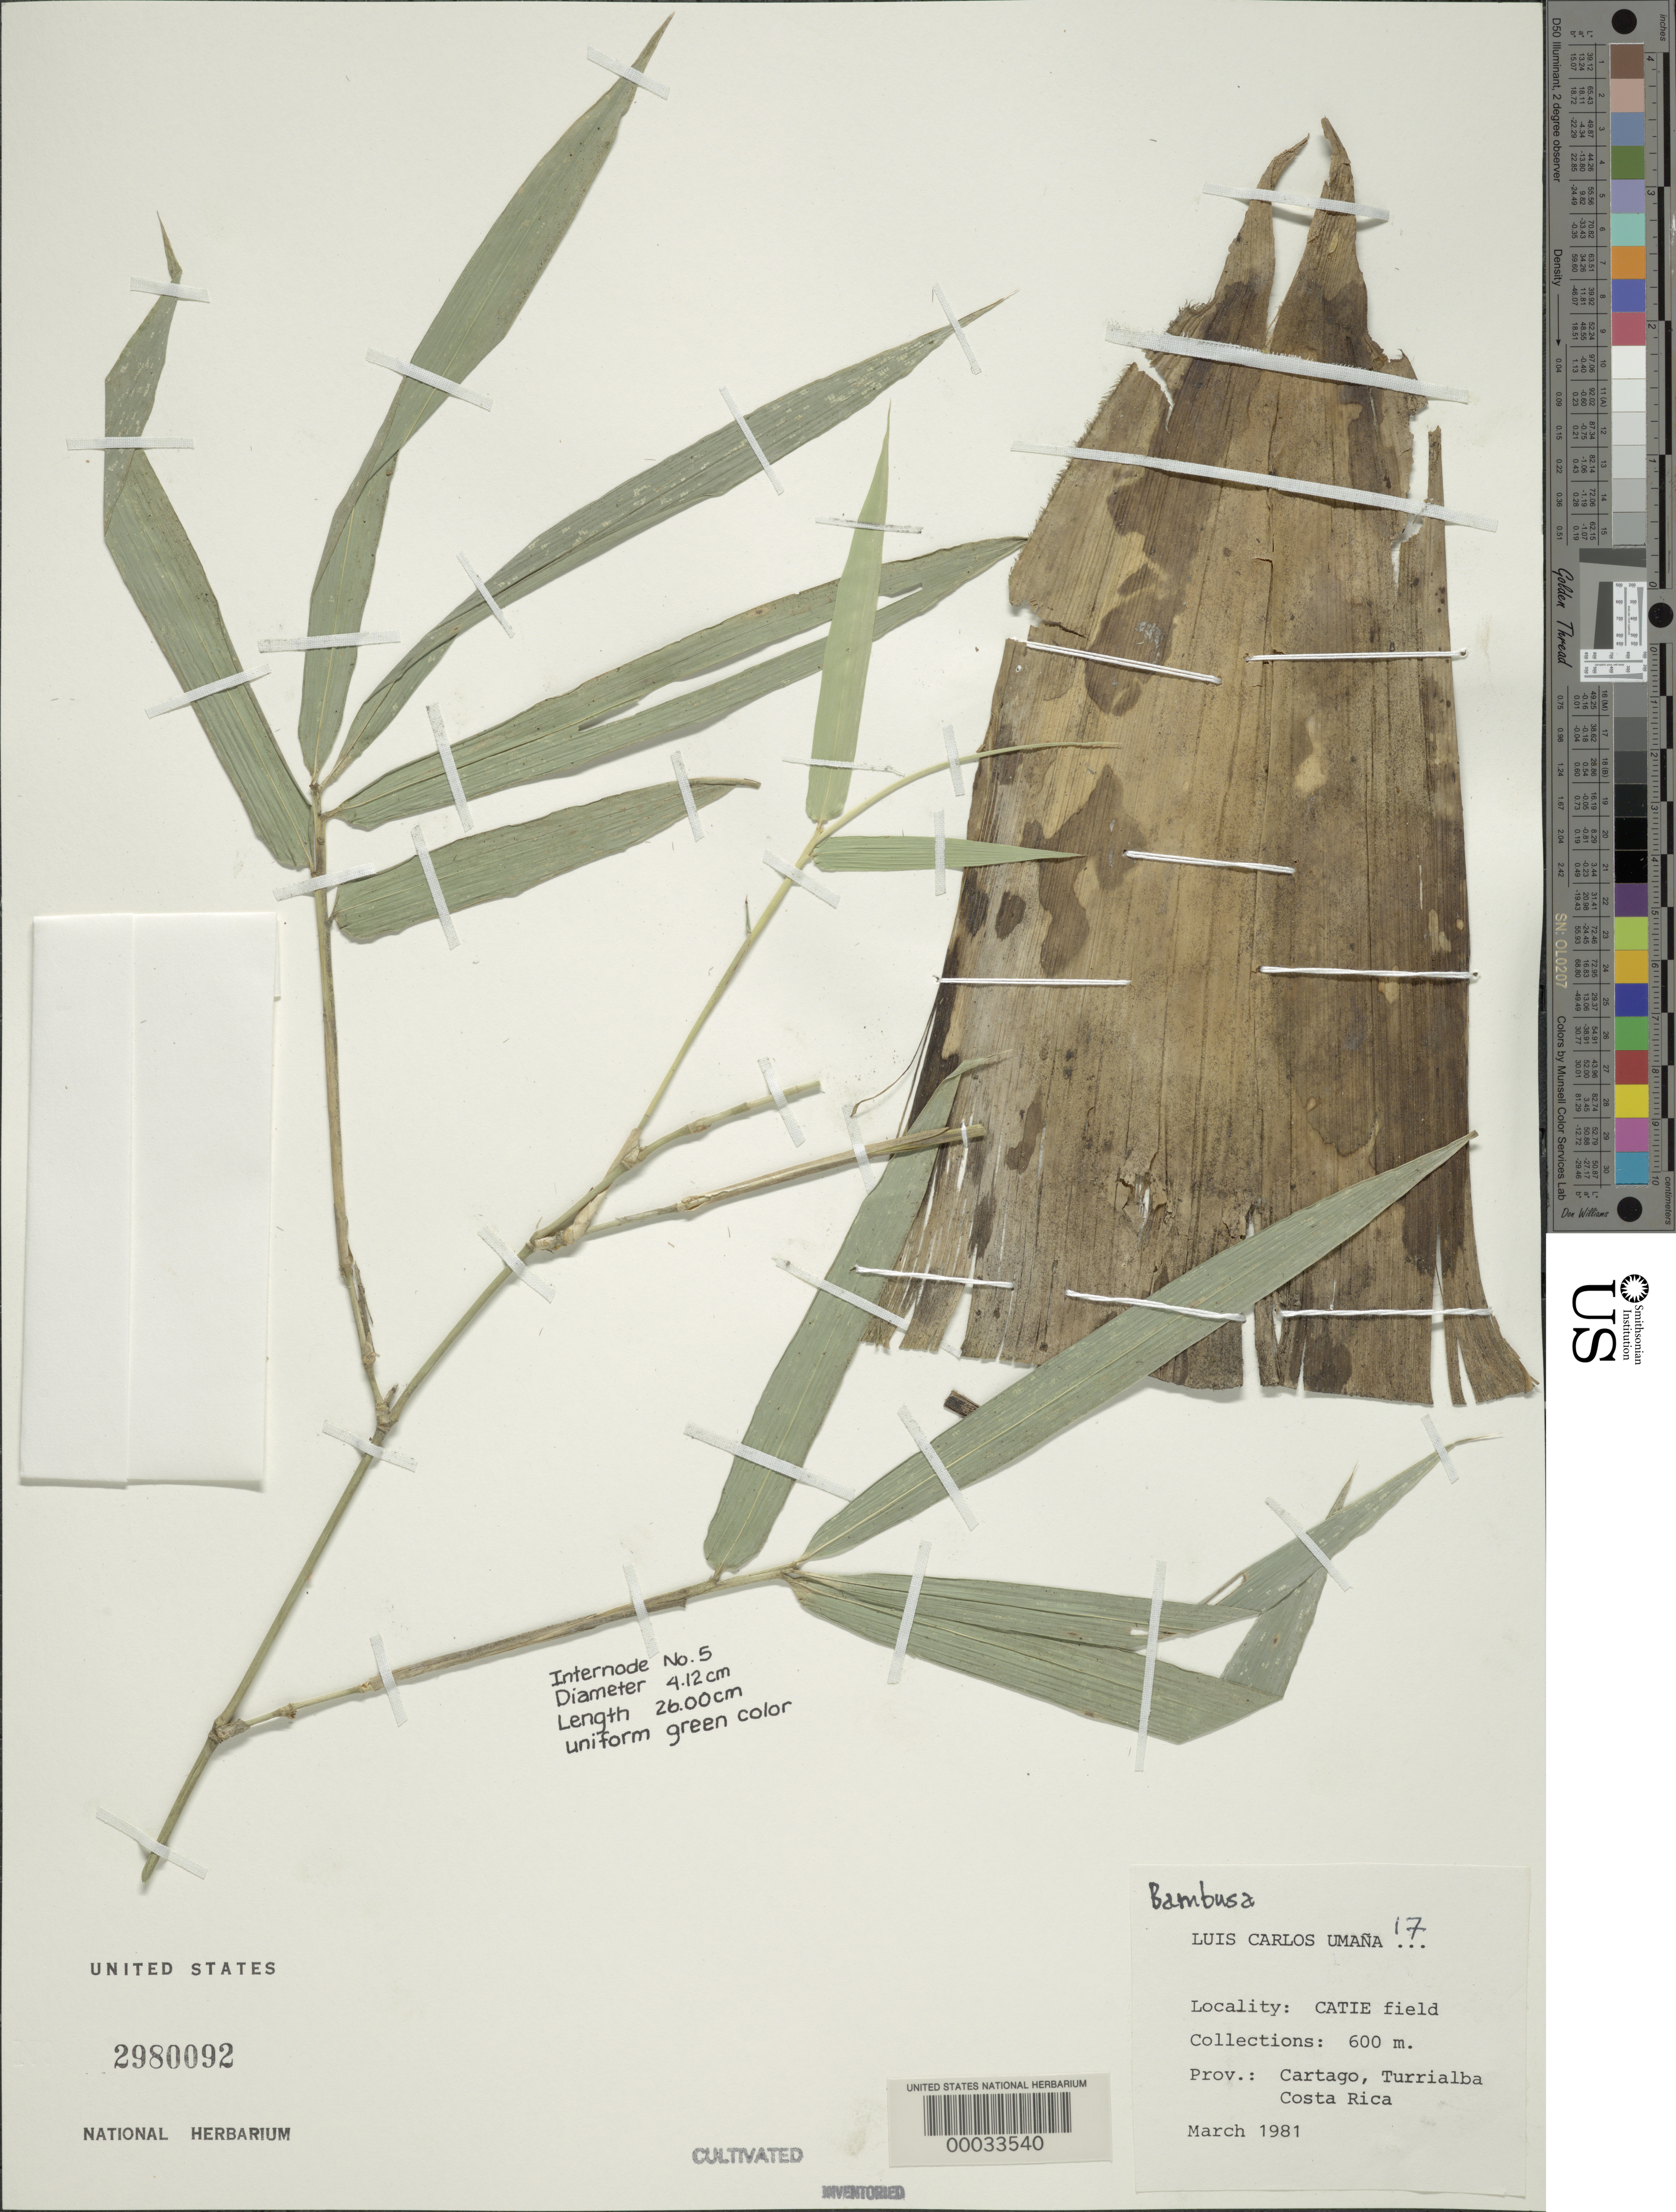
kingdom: Plantae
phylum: Tracheophyta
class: Liliopsida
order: Poales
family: Poaceae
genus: Bambusa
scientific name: Bambusa sp.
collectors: L. C. Umaña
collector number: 17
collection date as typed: Mar 1981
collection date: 1981-03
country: Costa Rica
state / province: Cartago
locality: Catie field, Turrialba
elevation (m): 600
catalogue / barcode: US 2980092